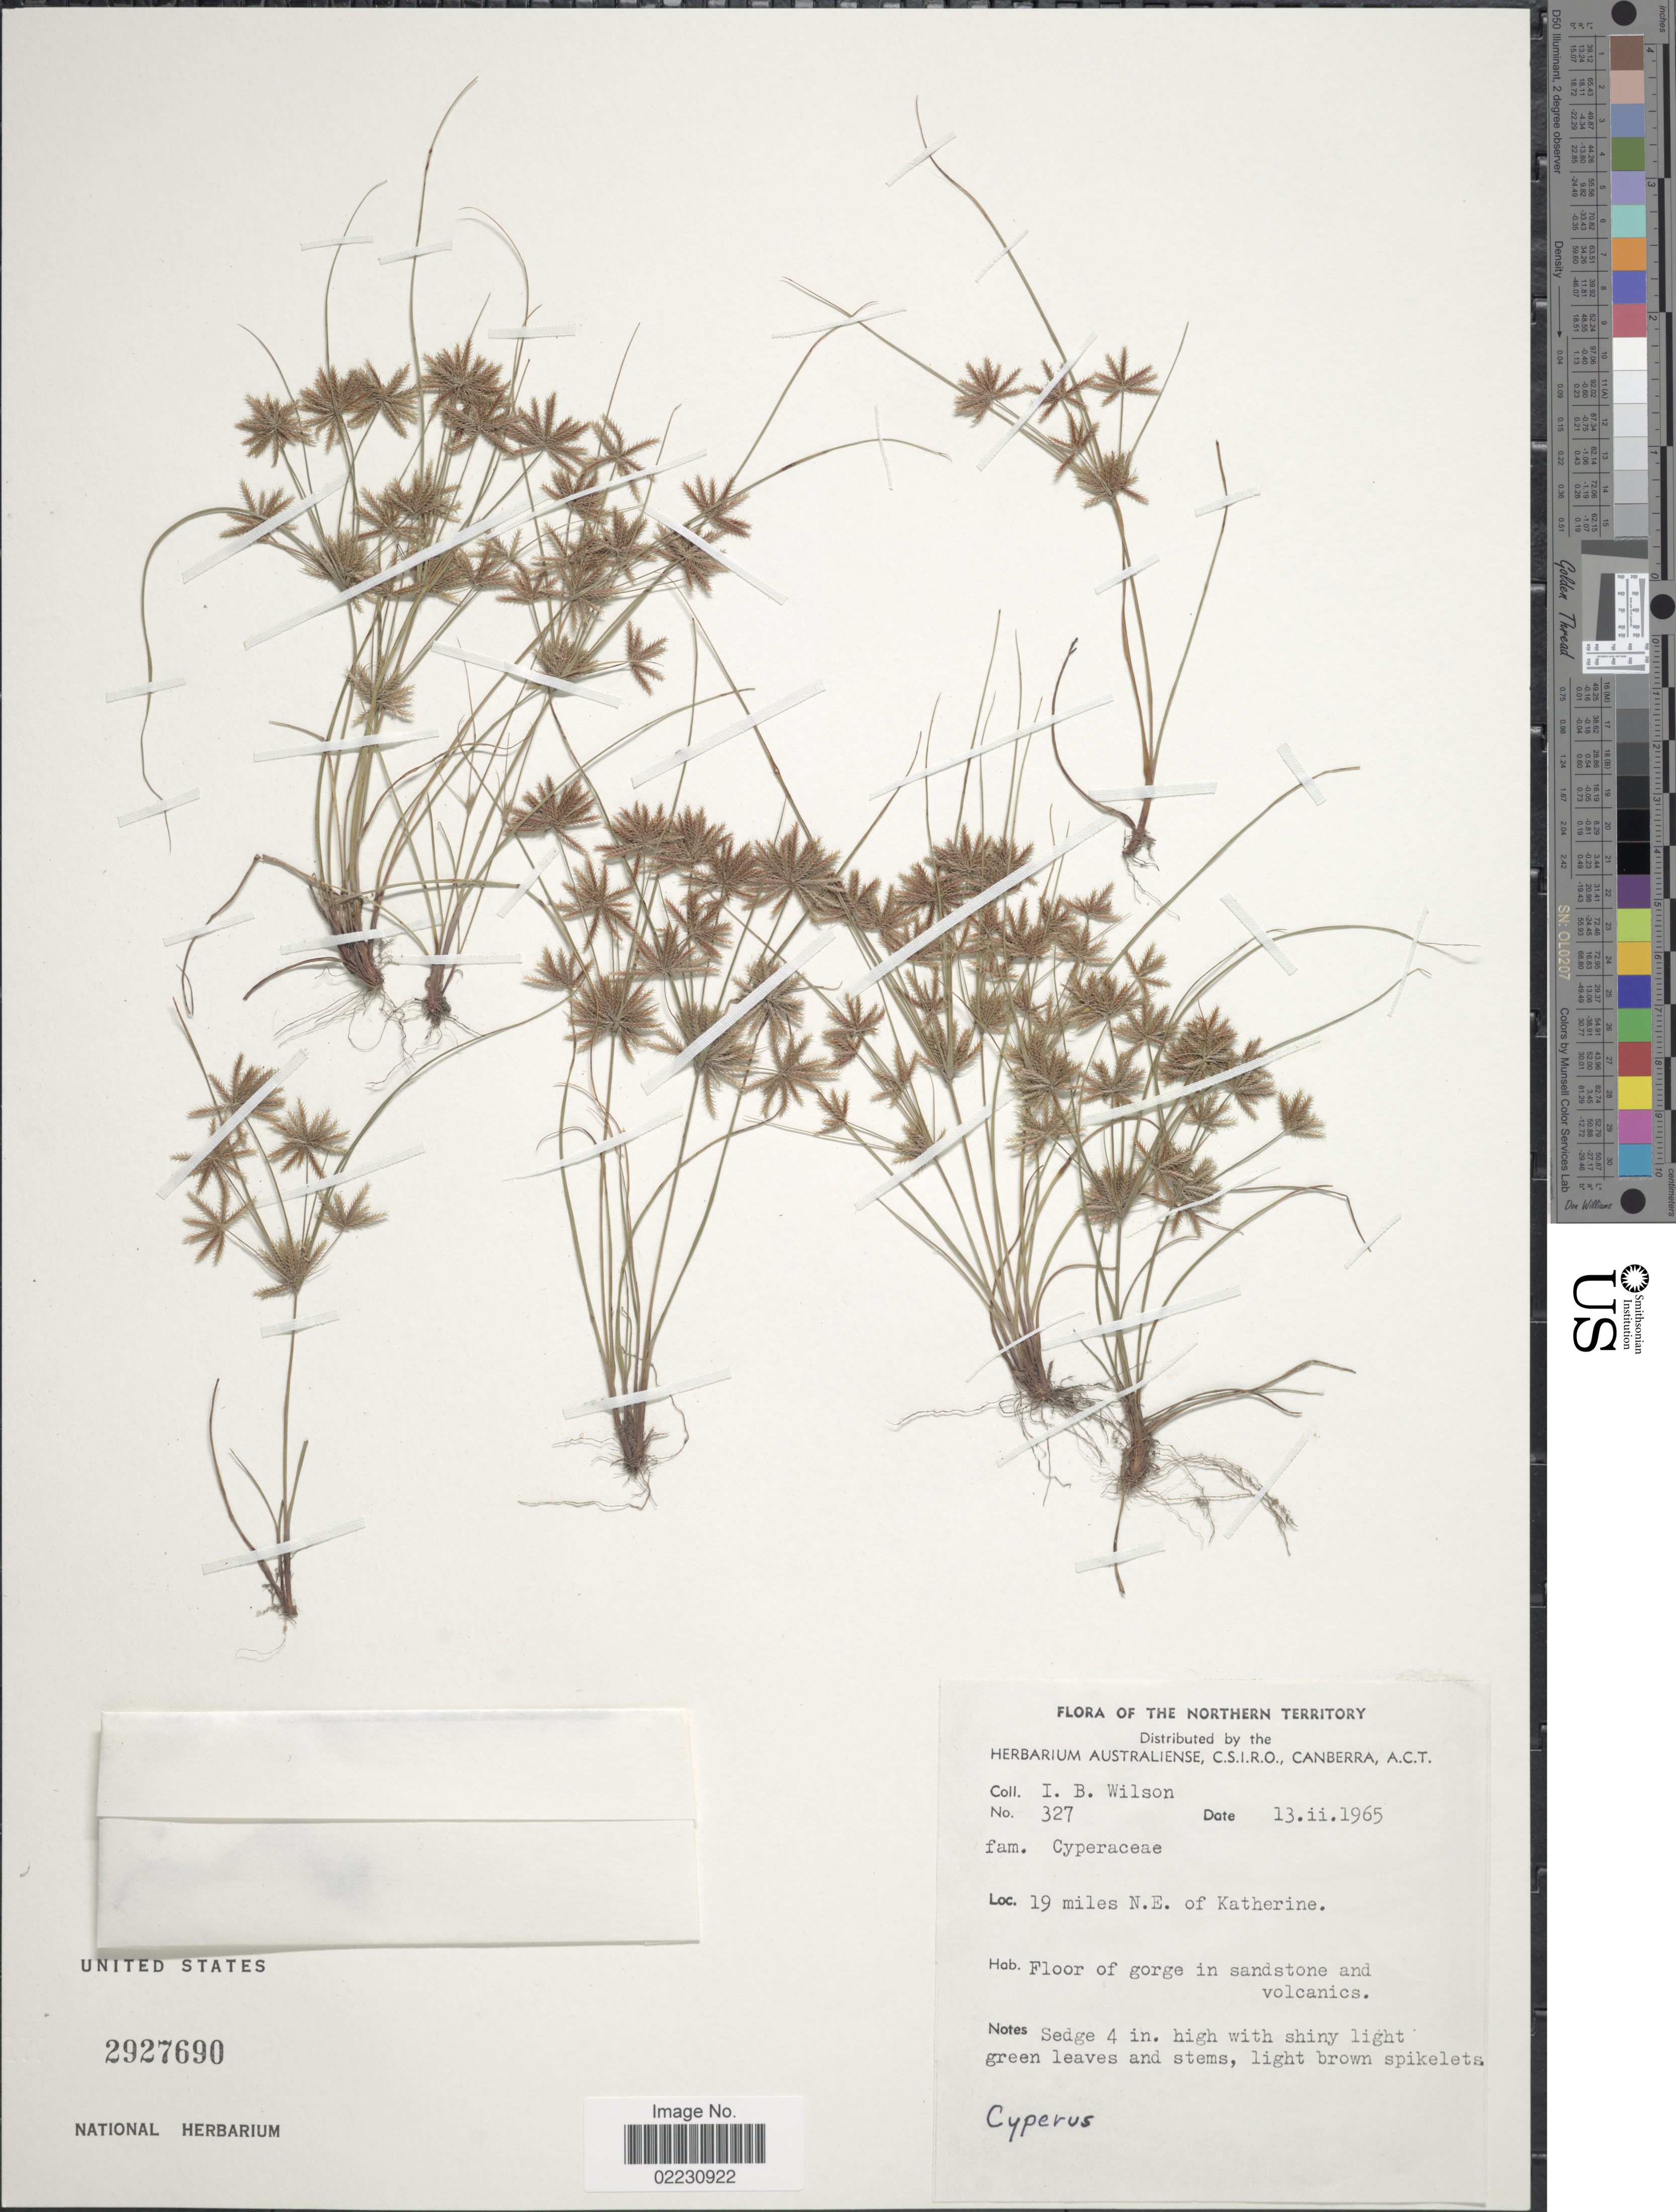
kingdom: Plantae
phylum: Tracheophyta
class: Liliopsida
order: Poales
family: Cyperaceae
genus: Cyperus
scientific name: Cyperus cuspidatus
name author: Kunth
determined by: Strong, Mark T., (BOT), Smithsonian Institution - National Museum of Natural History (UNITED STATES)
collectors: I. B. Wilson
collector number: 327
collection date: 1965-02-13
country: Australia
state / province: Northern Territory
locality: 19 miles N.E. of Katherine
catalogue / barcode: US 2927690